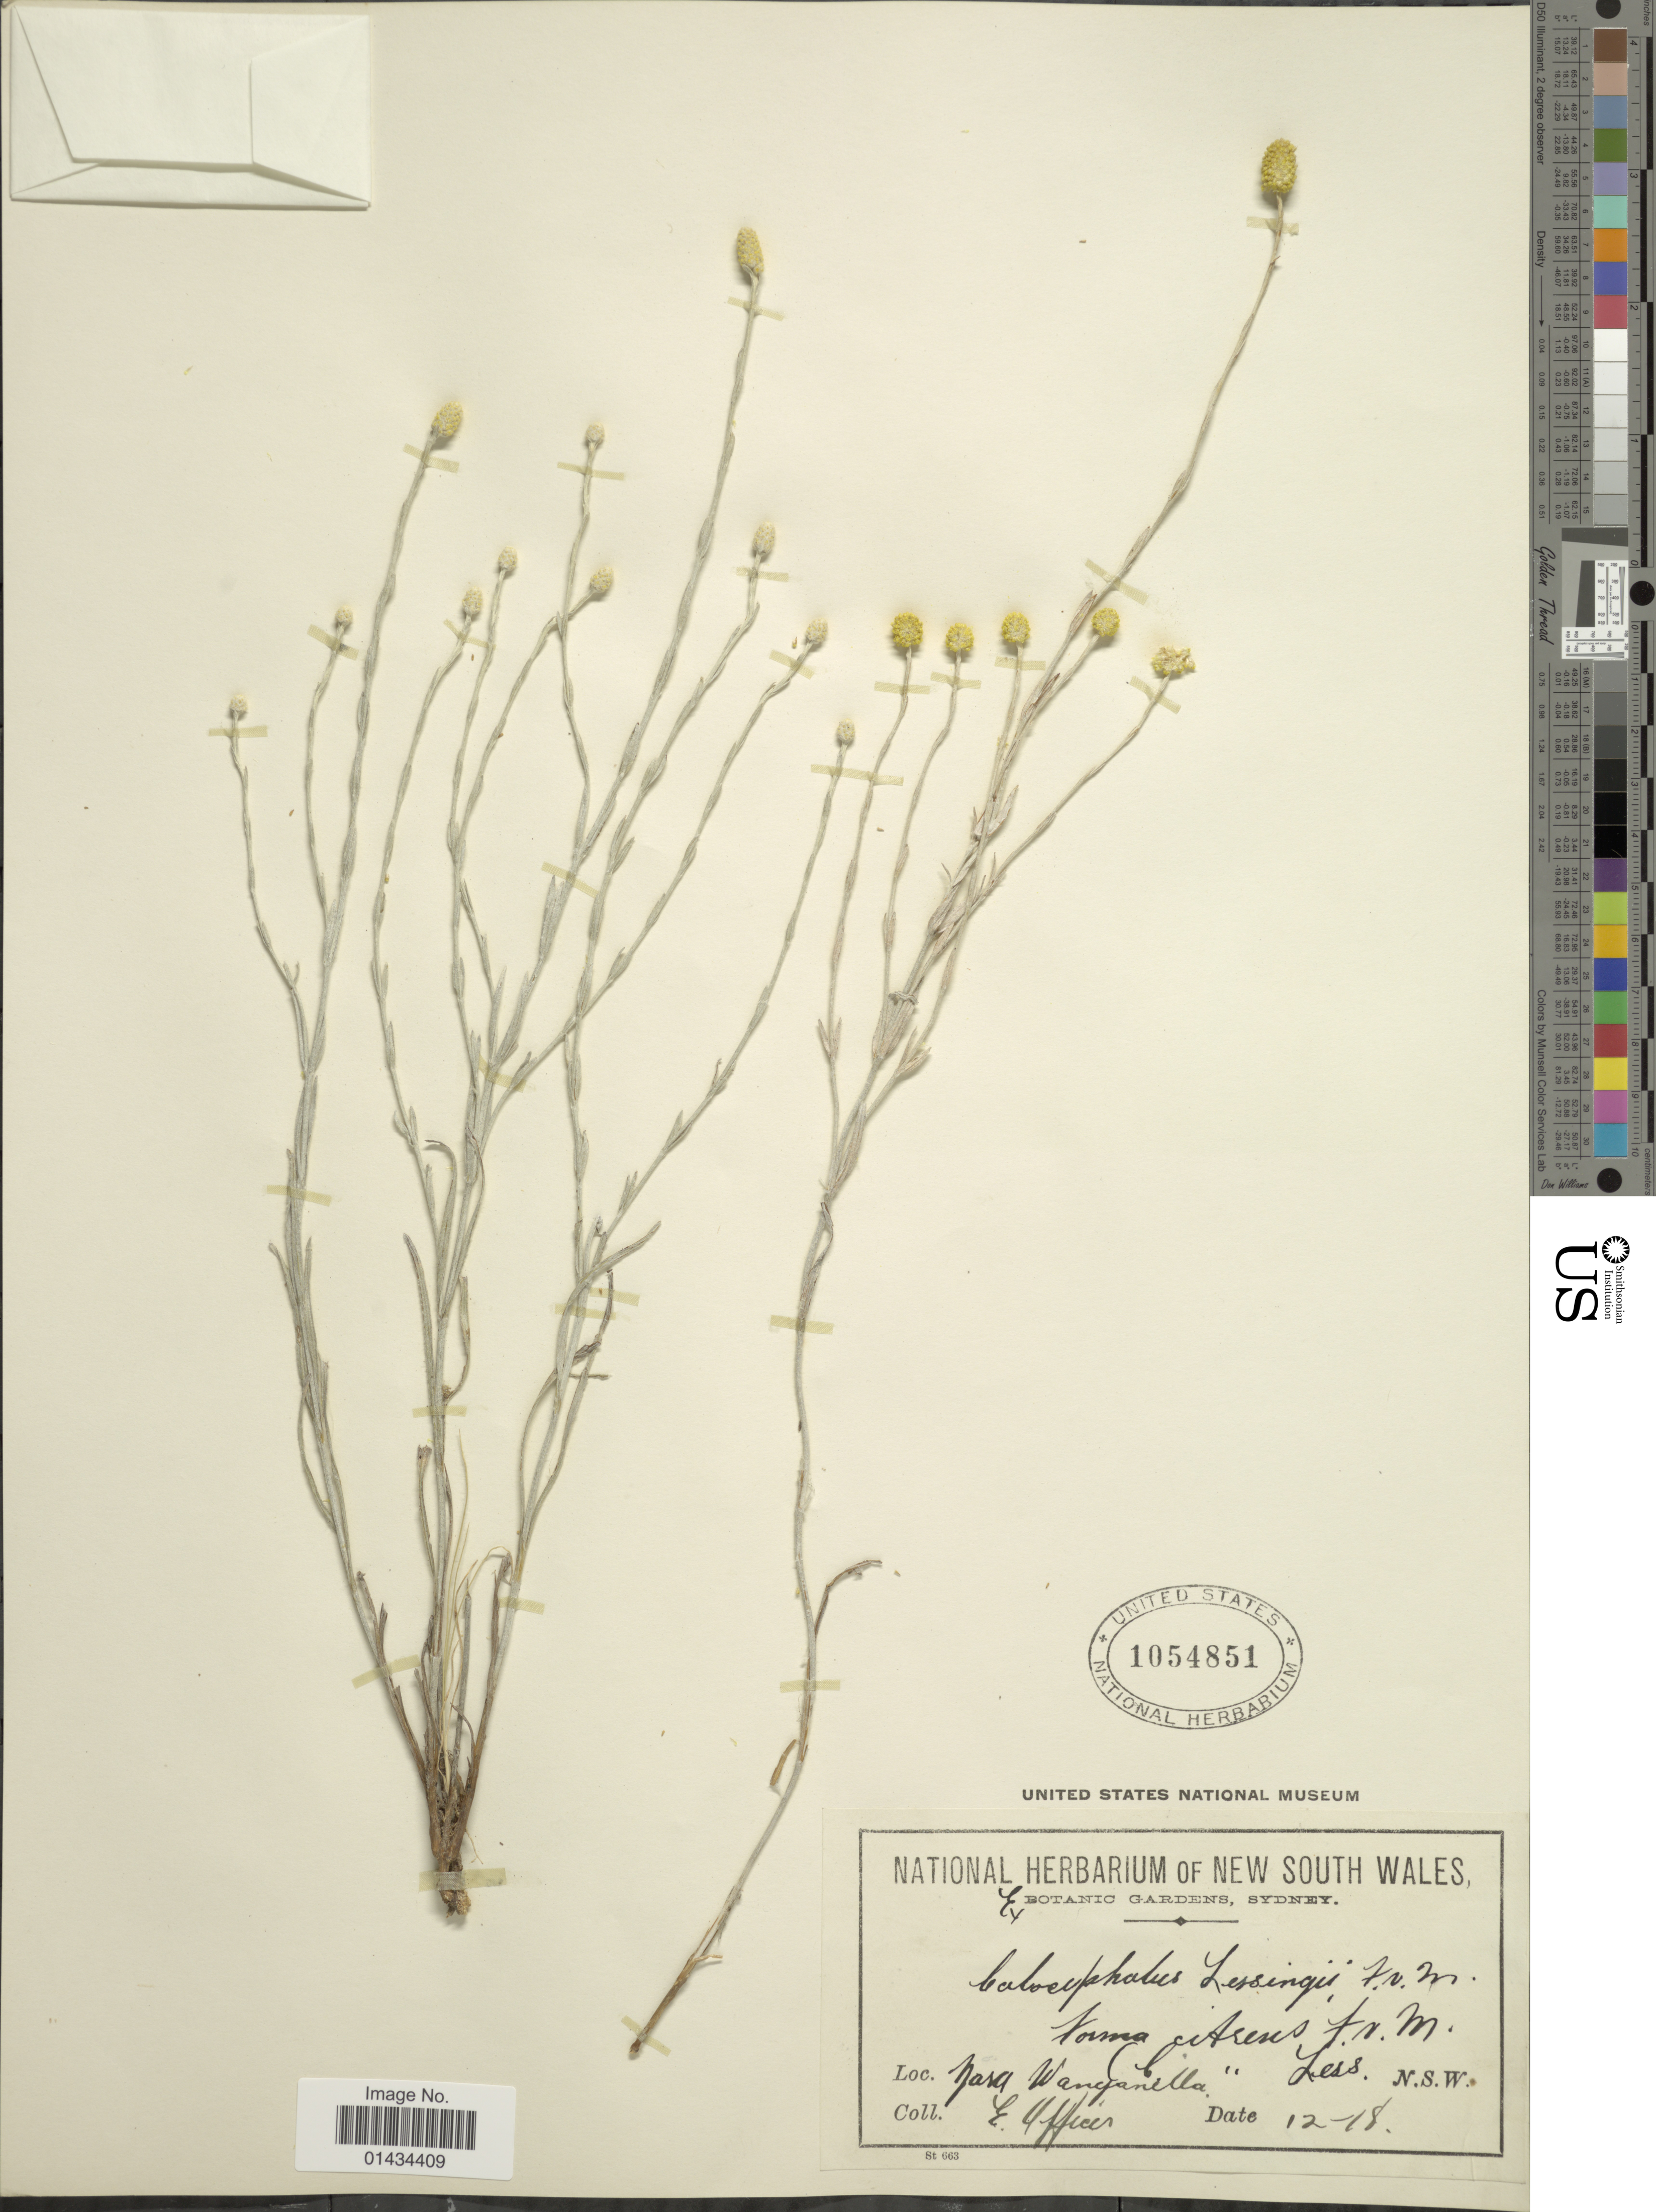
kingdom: Plantae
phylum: Tracheophyta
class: Magnoliopsida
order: Asterales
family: Asteraceae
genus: Calocephalus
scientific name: Calocephalus lessingii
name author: Ewart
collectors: E. Officer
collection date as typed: Transcribed d/m/y: /12/18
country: Australia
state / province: New South Wales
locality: Nara Wanganella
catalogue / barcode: US 1054851